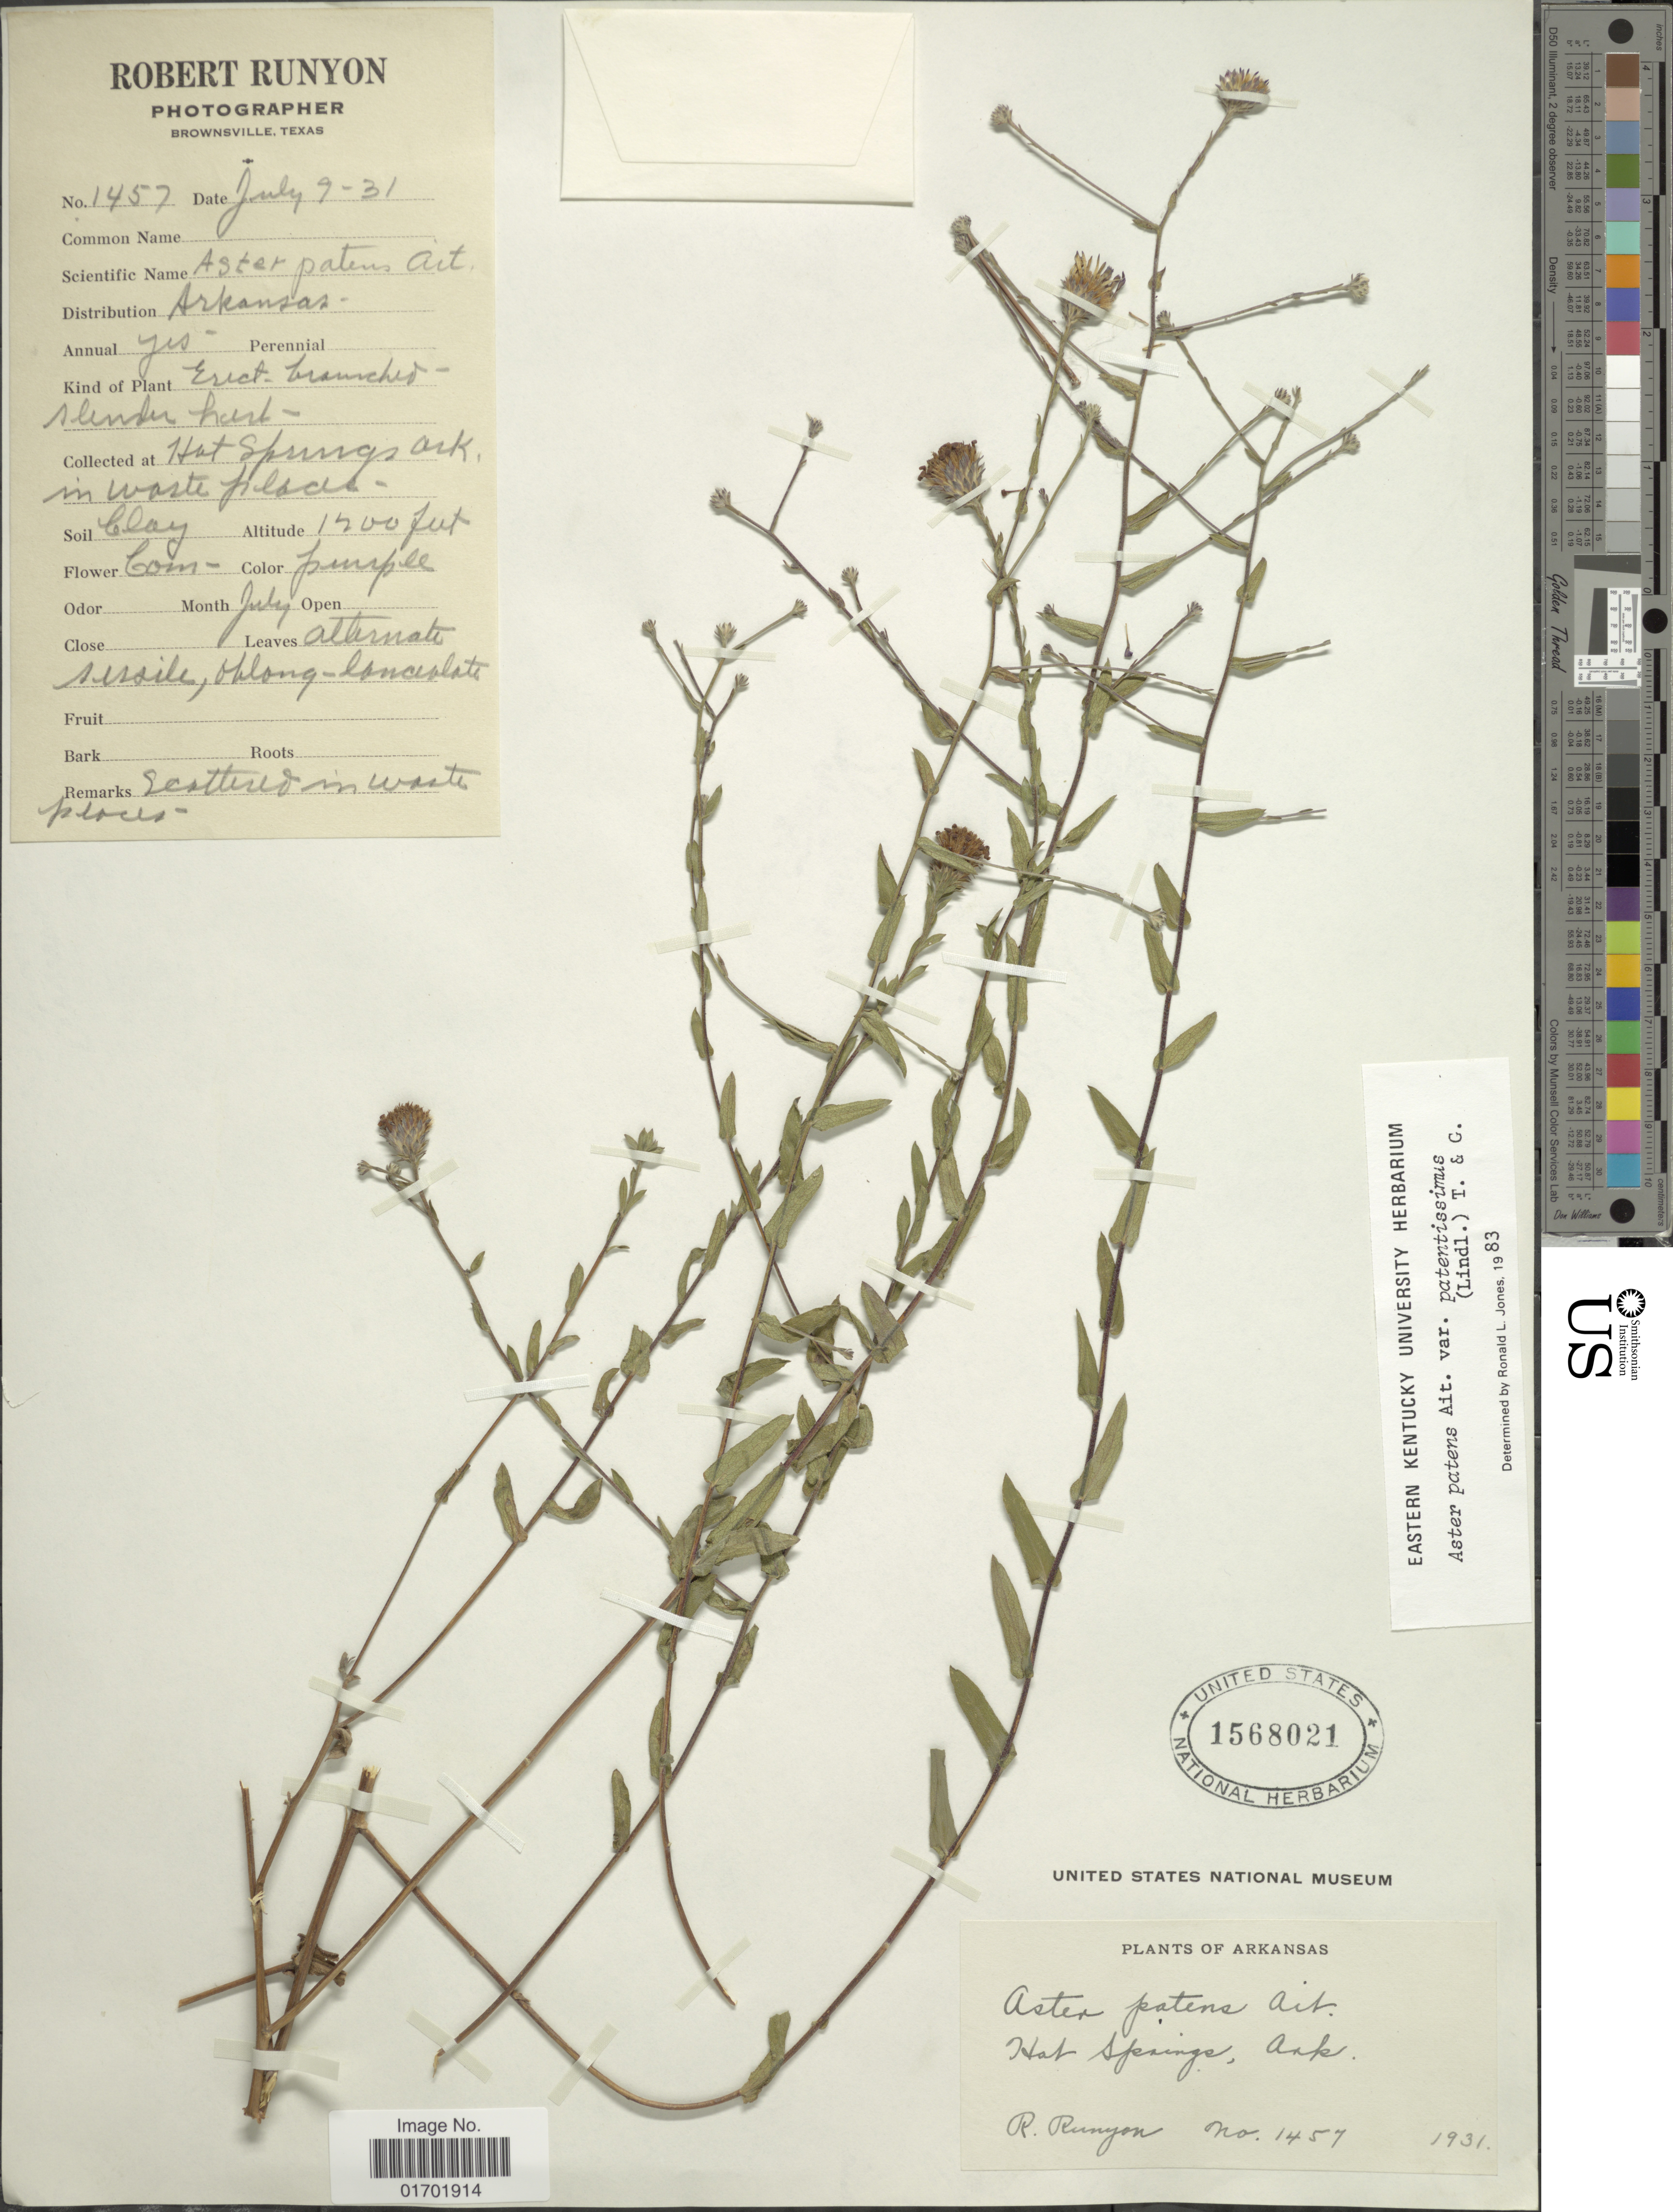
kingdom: Plantae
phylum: Tracheophyta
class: Magnoliopsida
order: Asterales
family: Asteraceae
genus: Symphyotrichum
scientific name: Symphyotrichum patens var. patentissimum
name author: (Lindl.) G.L. Nesom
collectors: R. Runyon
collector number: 1457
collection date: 1931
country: United States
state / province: Arkansas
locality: Hot Springs.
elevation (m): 427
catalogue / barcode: US 1568021